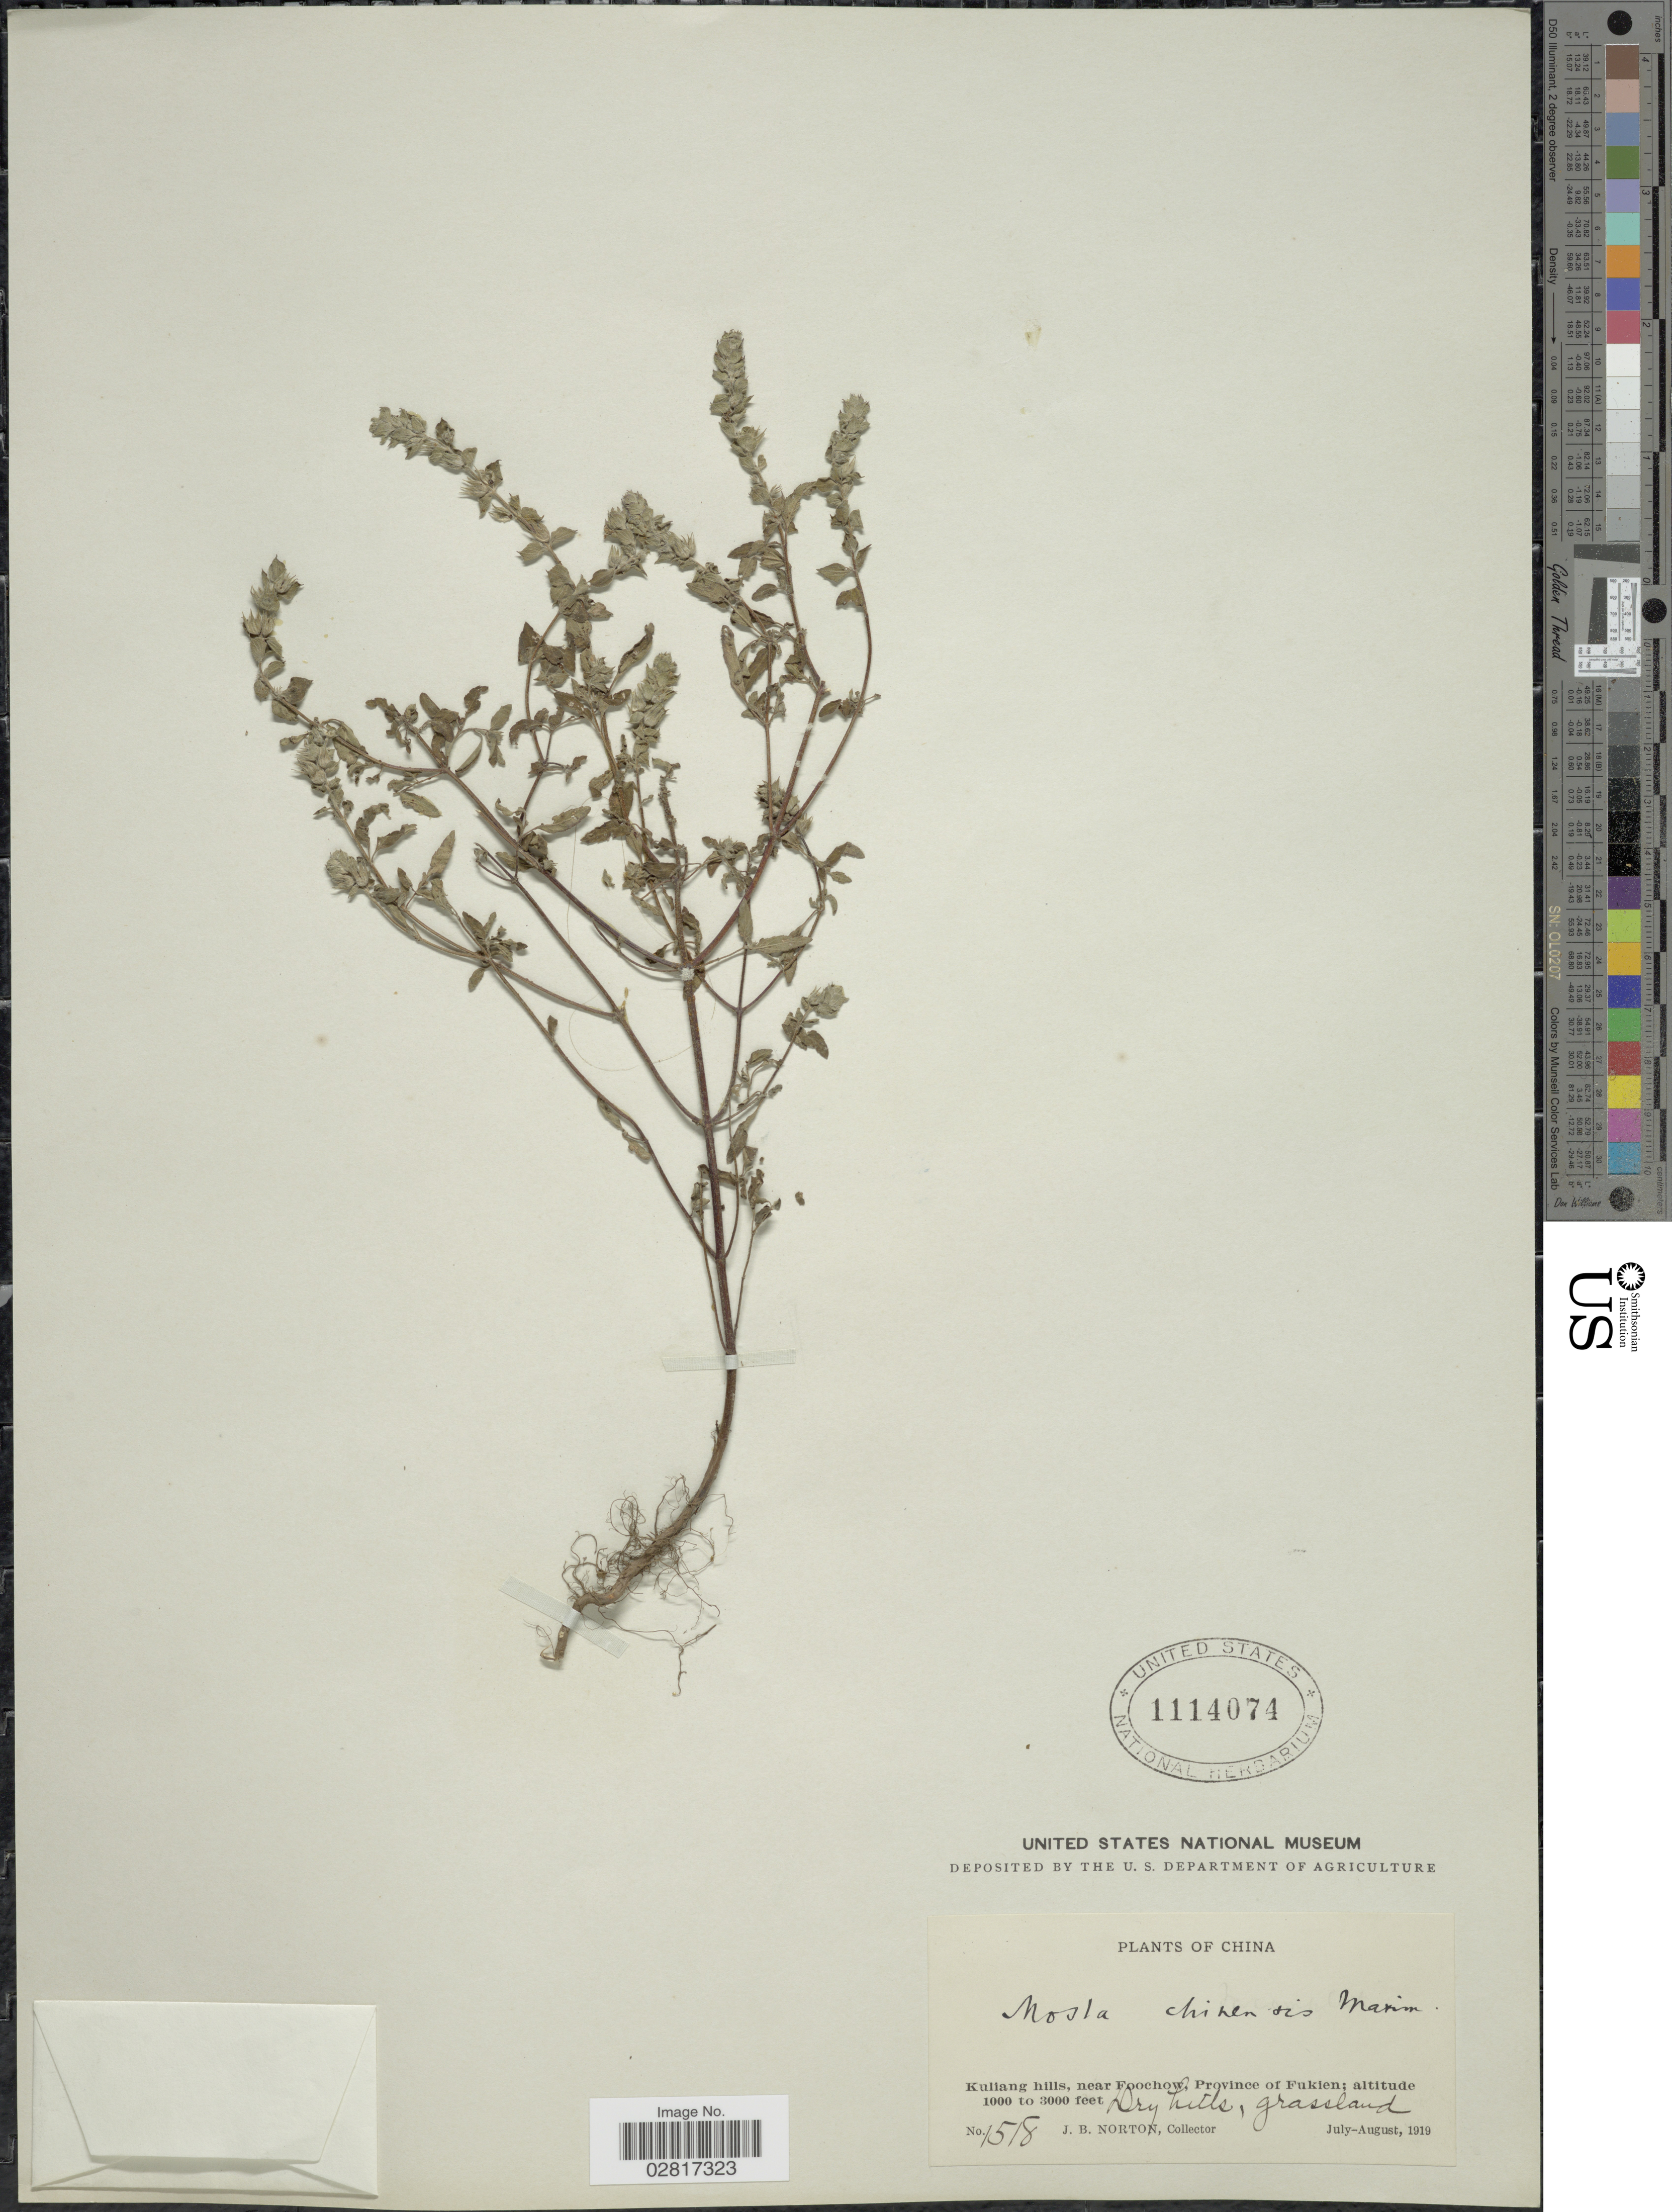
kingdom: Plantae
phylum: Tracheophyta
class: Magnoliopsida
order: Lamiales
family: Lamiaceae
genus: Mosla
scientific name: Mosla chinensis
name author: Maxim.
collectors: J. B. Norton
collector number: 1518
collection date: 1919-07/1919-08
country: China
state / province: Fujian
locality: Kuliang hills, near Foochow, Province of Fukien.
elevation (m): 305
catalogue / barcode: US 1114074